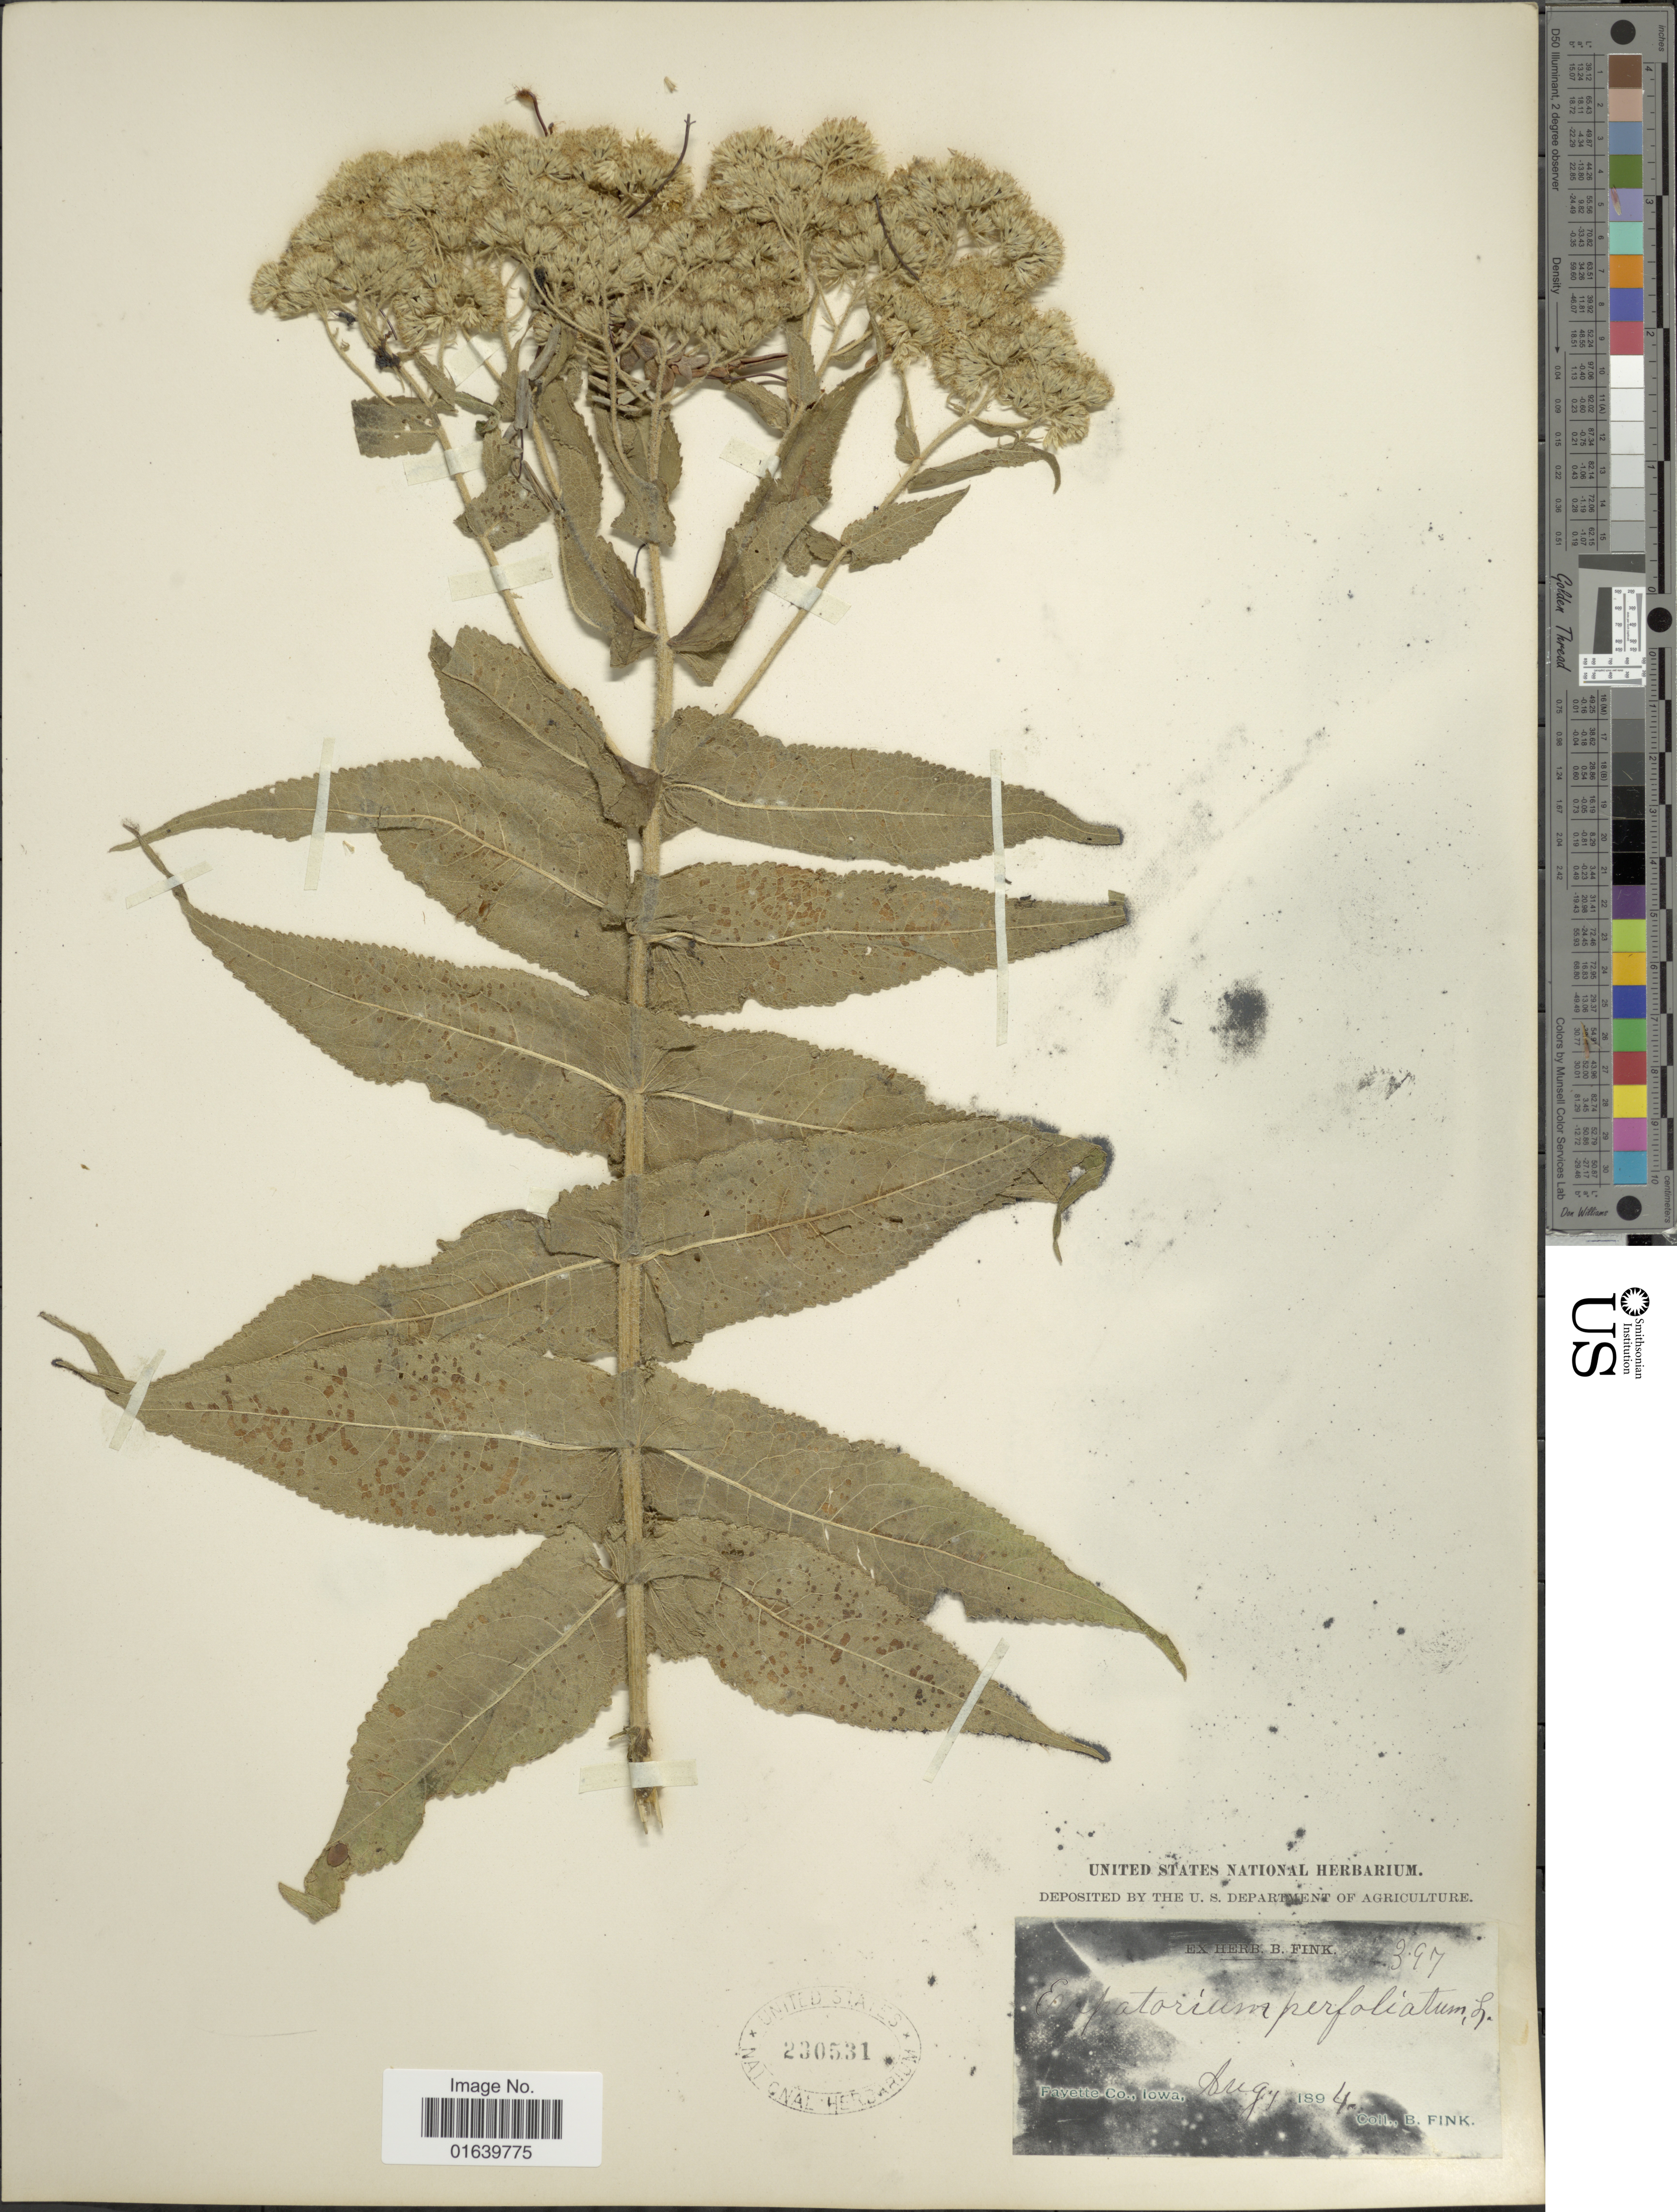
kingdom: Plantae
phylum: Tracheophyta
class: Magnoliopsida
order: Asterales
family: Asteraceae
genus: Eupatorium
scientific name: Eupatorium perfoliatum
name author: L.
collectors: B. Fink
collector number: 397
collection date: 1894-08-04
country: United States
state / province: Iowa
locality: Fayette Co.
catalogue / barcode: US 230531